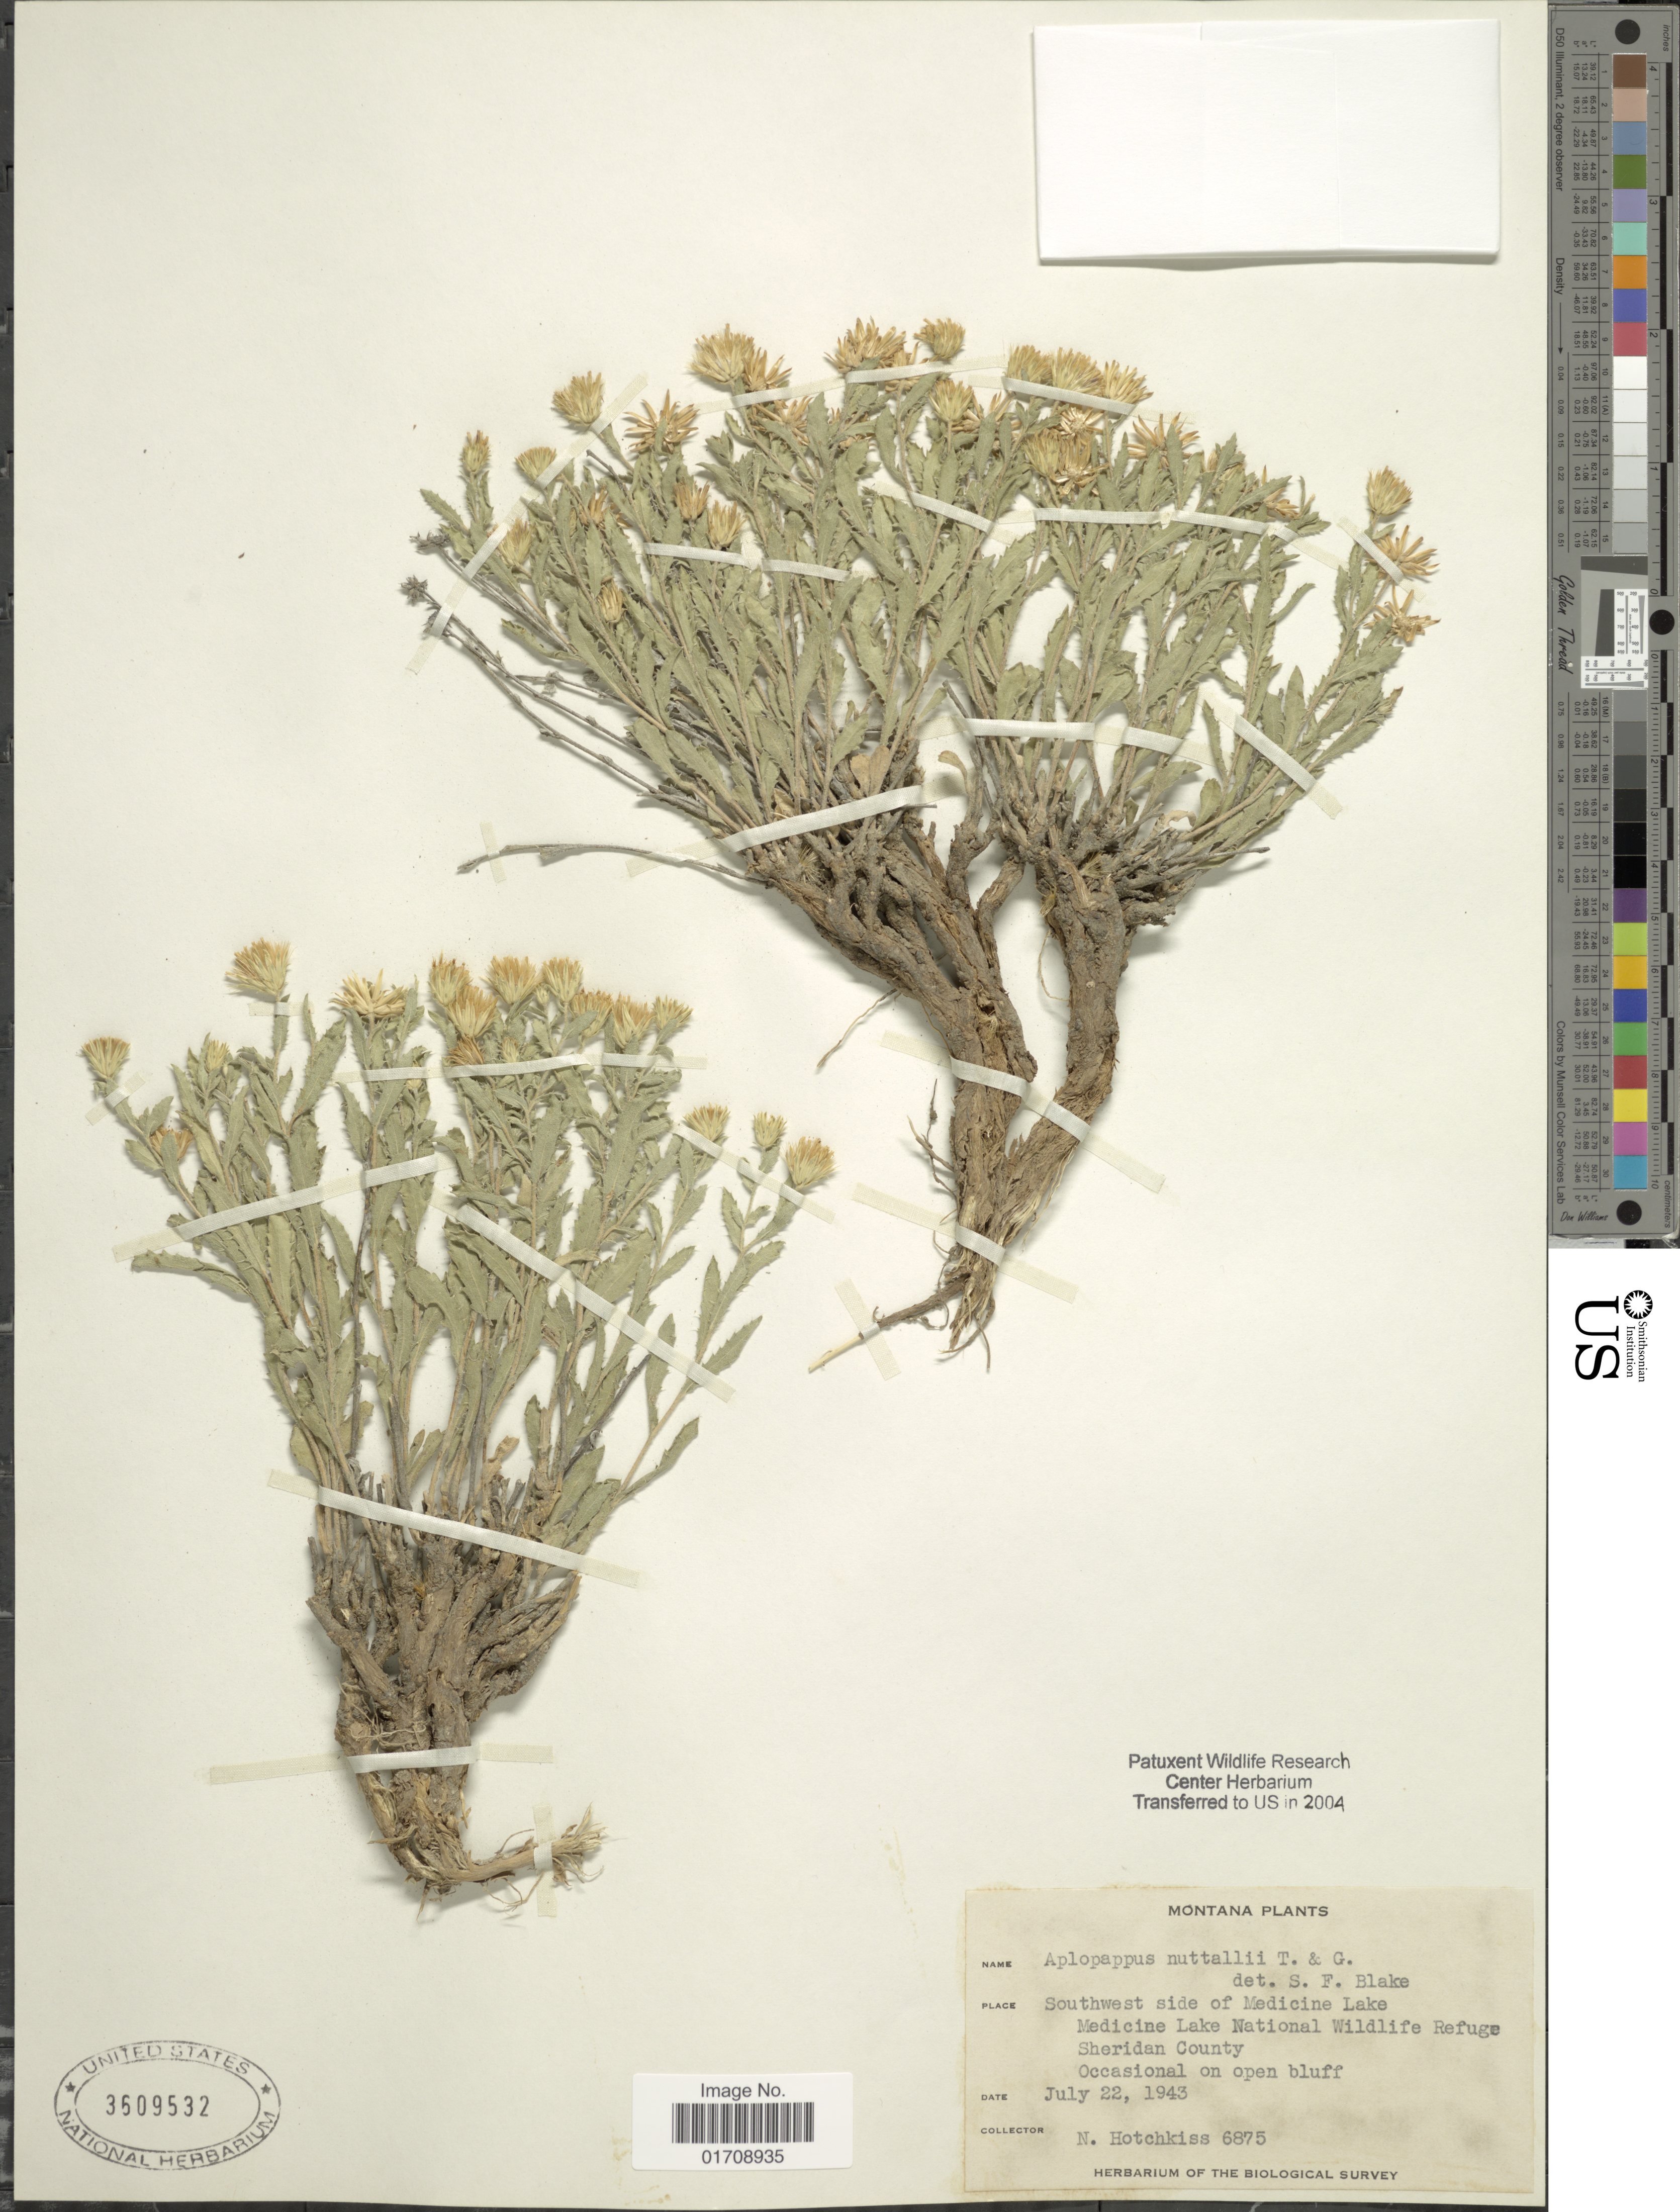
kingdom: Plantae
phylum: Tracheophyta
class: Magnoliopsida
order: Asterales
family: Asteraceae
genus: Machaeranthera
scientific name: Machaeranthera grindelioides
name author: (Nutt.) Shinners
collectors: N. Hotchkiss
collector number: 6875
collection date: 1943-07-22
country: United States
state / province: Montana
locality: Southwest side of Medicine Lake, Medicine Lake National Wildlife Refuge Sheridan County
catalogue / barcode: US 3609532